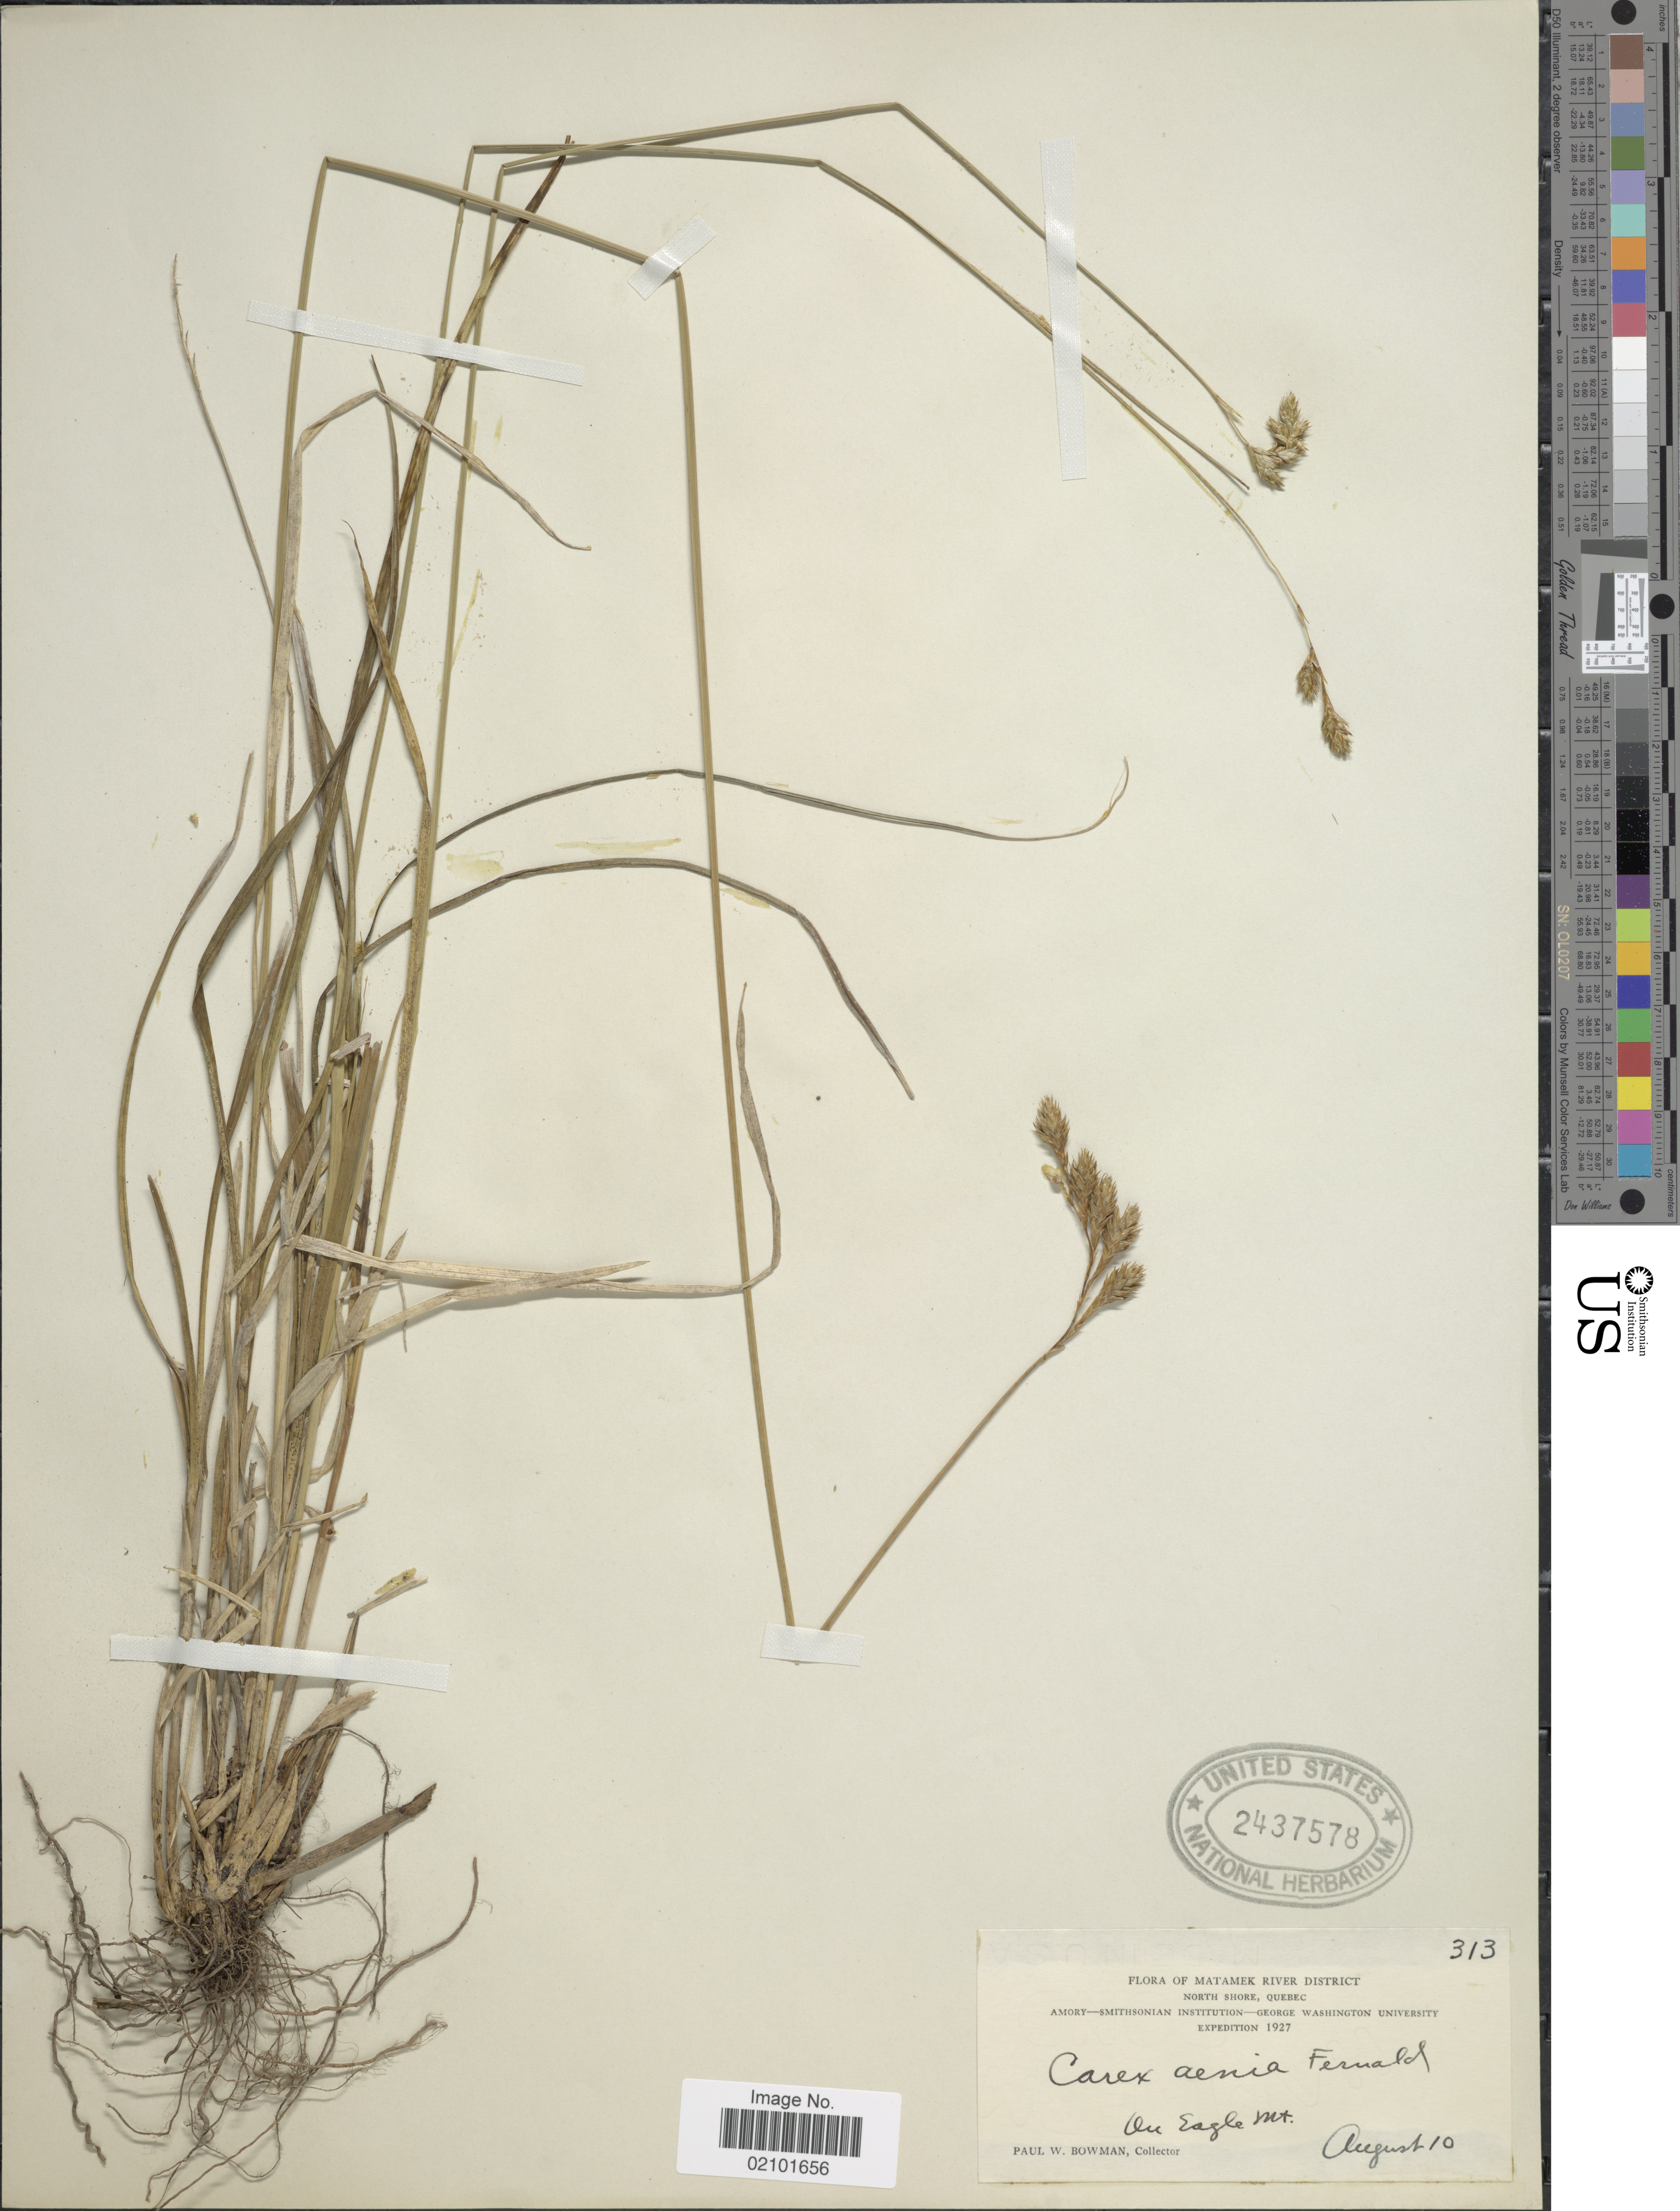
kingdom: Plantae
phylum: Tracheophyta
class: Liliopsida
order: Poales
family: Cyperaceae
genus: Carex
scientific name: Carex foenea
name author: Willd.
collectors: P. Bowman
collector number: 313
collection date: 1927-08-10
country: Canada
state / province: Quebec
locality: Matamek River District. North shore. On Eagle Mt.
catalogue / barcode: US 2437578